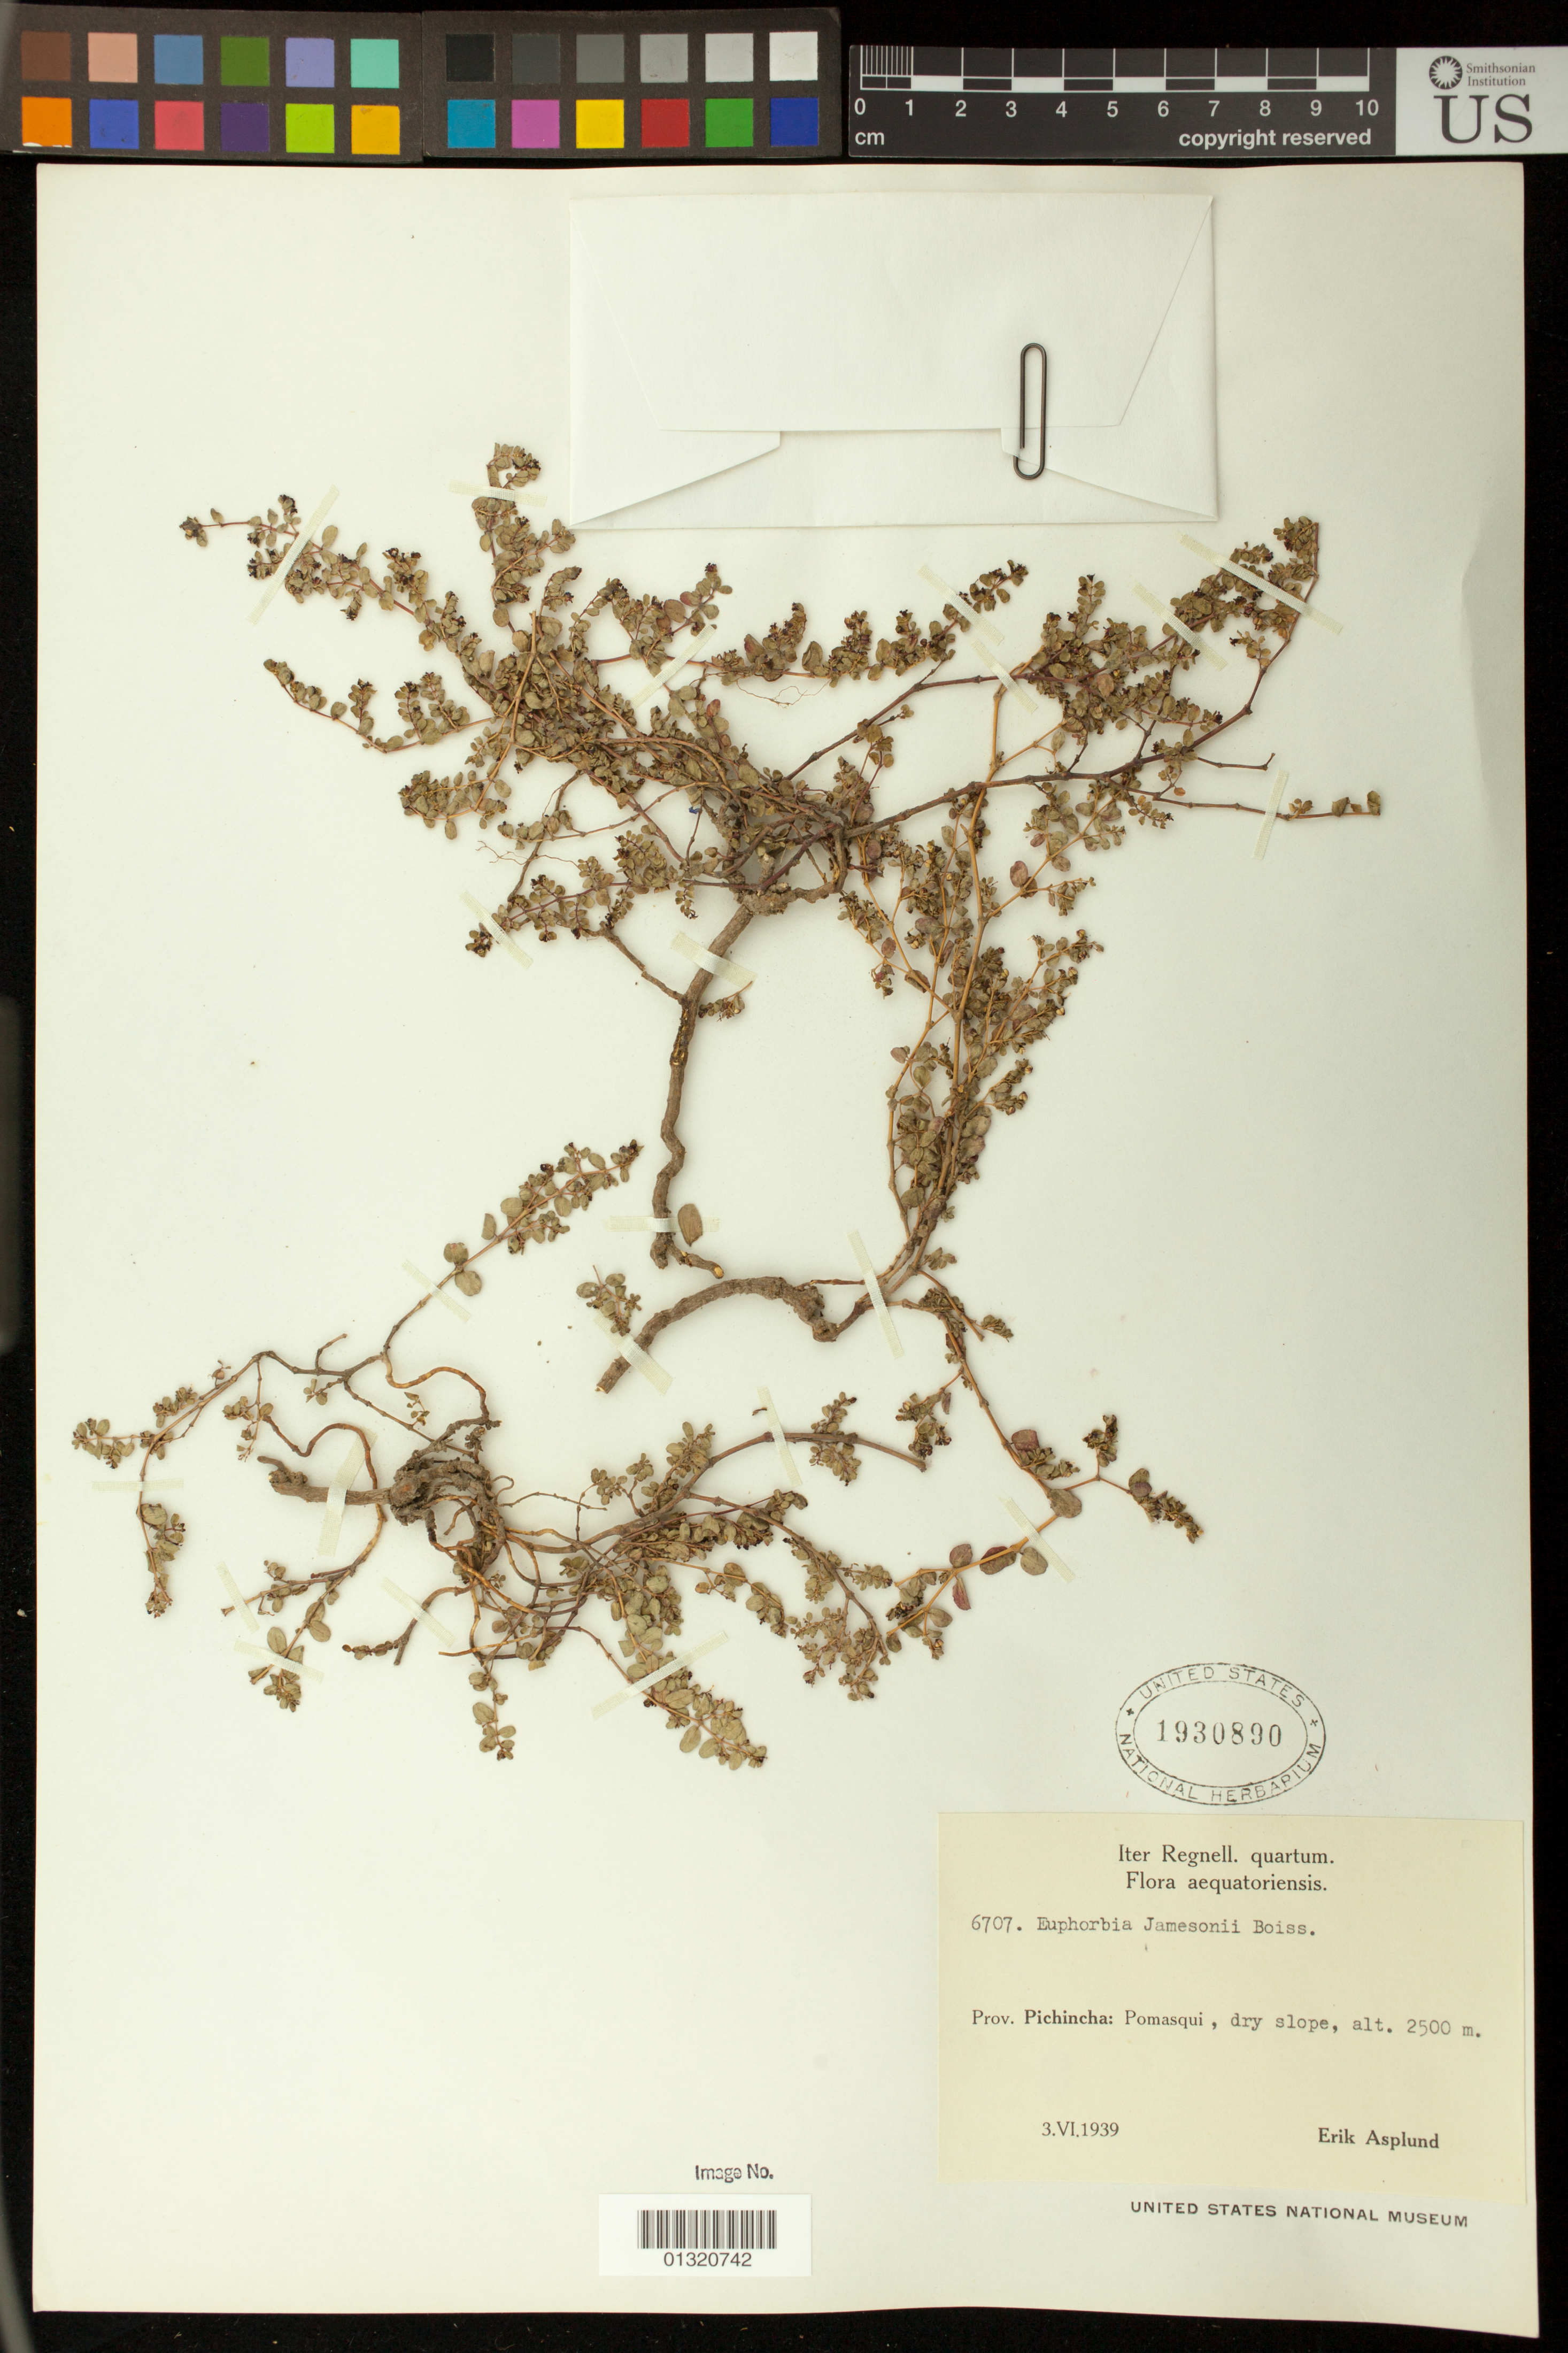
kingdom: Plantae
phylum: Tracheophyta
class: Magnoliopsida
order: Malpighiales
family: Euphorbiaceae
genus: Euphorbia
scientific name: Euphorbia jamesonii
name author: Boiss.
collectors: E. Asplund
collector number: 6707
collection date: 1939-06-03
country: Ecuador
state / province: Pichincha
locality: Pomasqui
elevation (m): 2500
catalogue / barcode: US 1930890